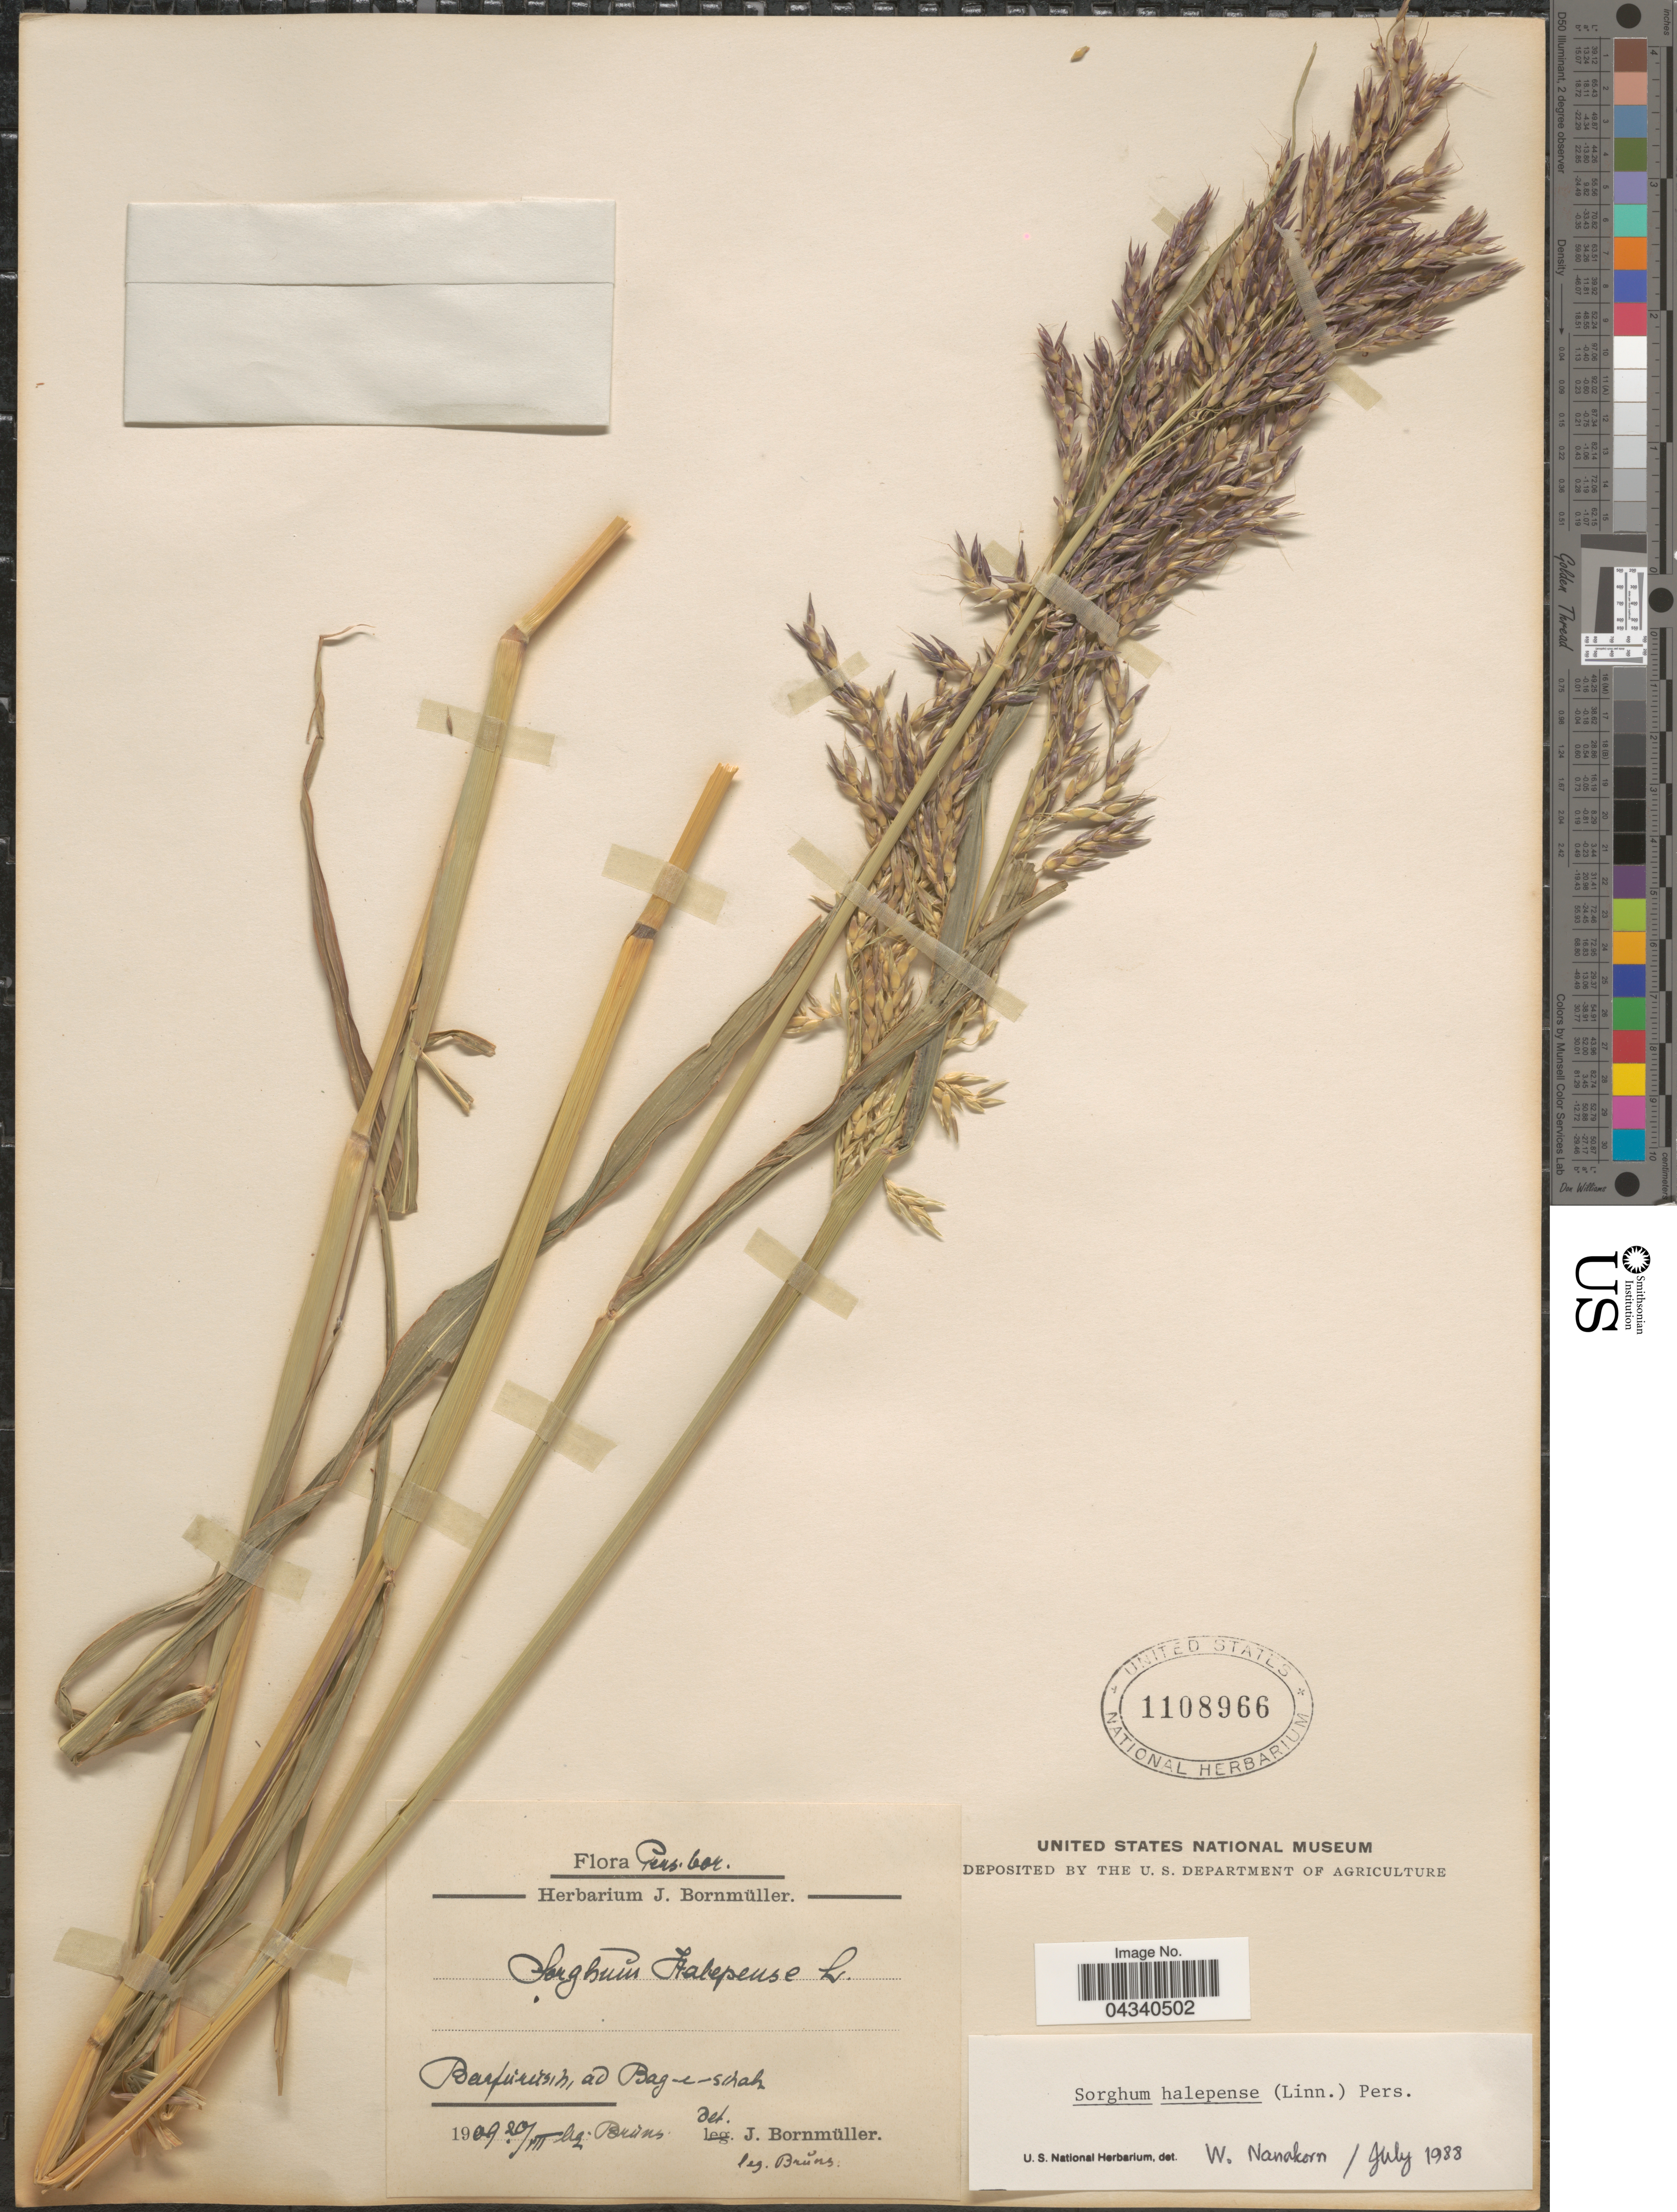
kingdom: Plantae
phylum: Tracheophyta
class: Liliopsida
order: Poales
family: Poaceae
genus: Sorghum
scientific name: Sorghum halepense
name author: (L.) Pers.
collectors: Brŭns.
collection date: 1909-03-20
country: Iran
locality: Pers. bor. Barfurush, ad Bagh-e-shah.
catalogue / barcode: US 1108966